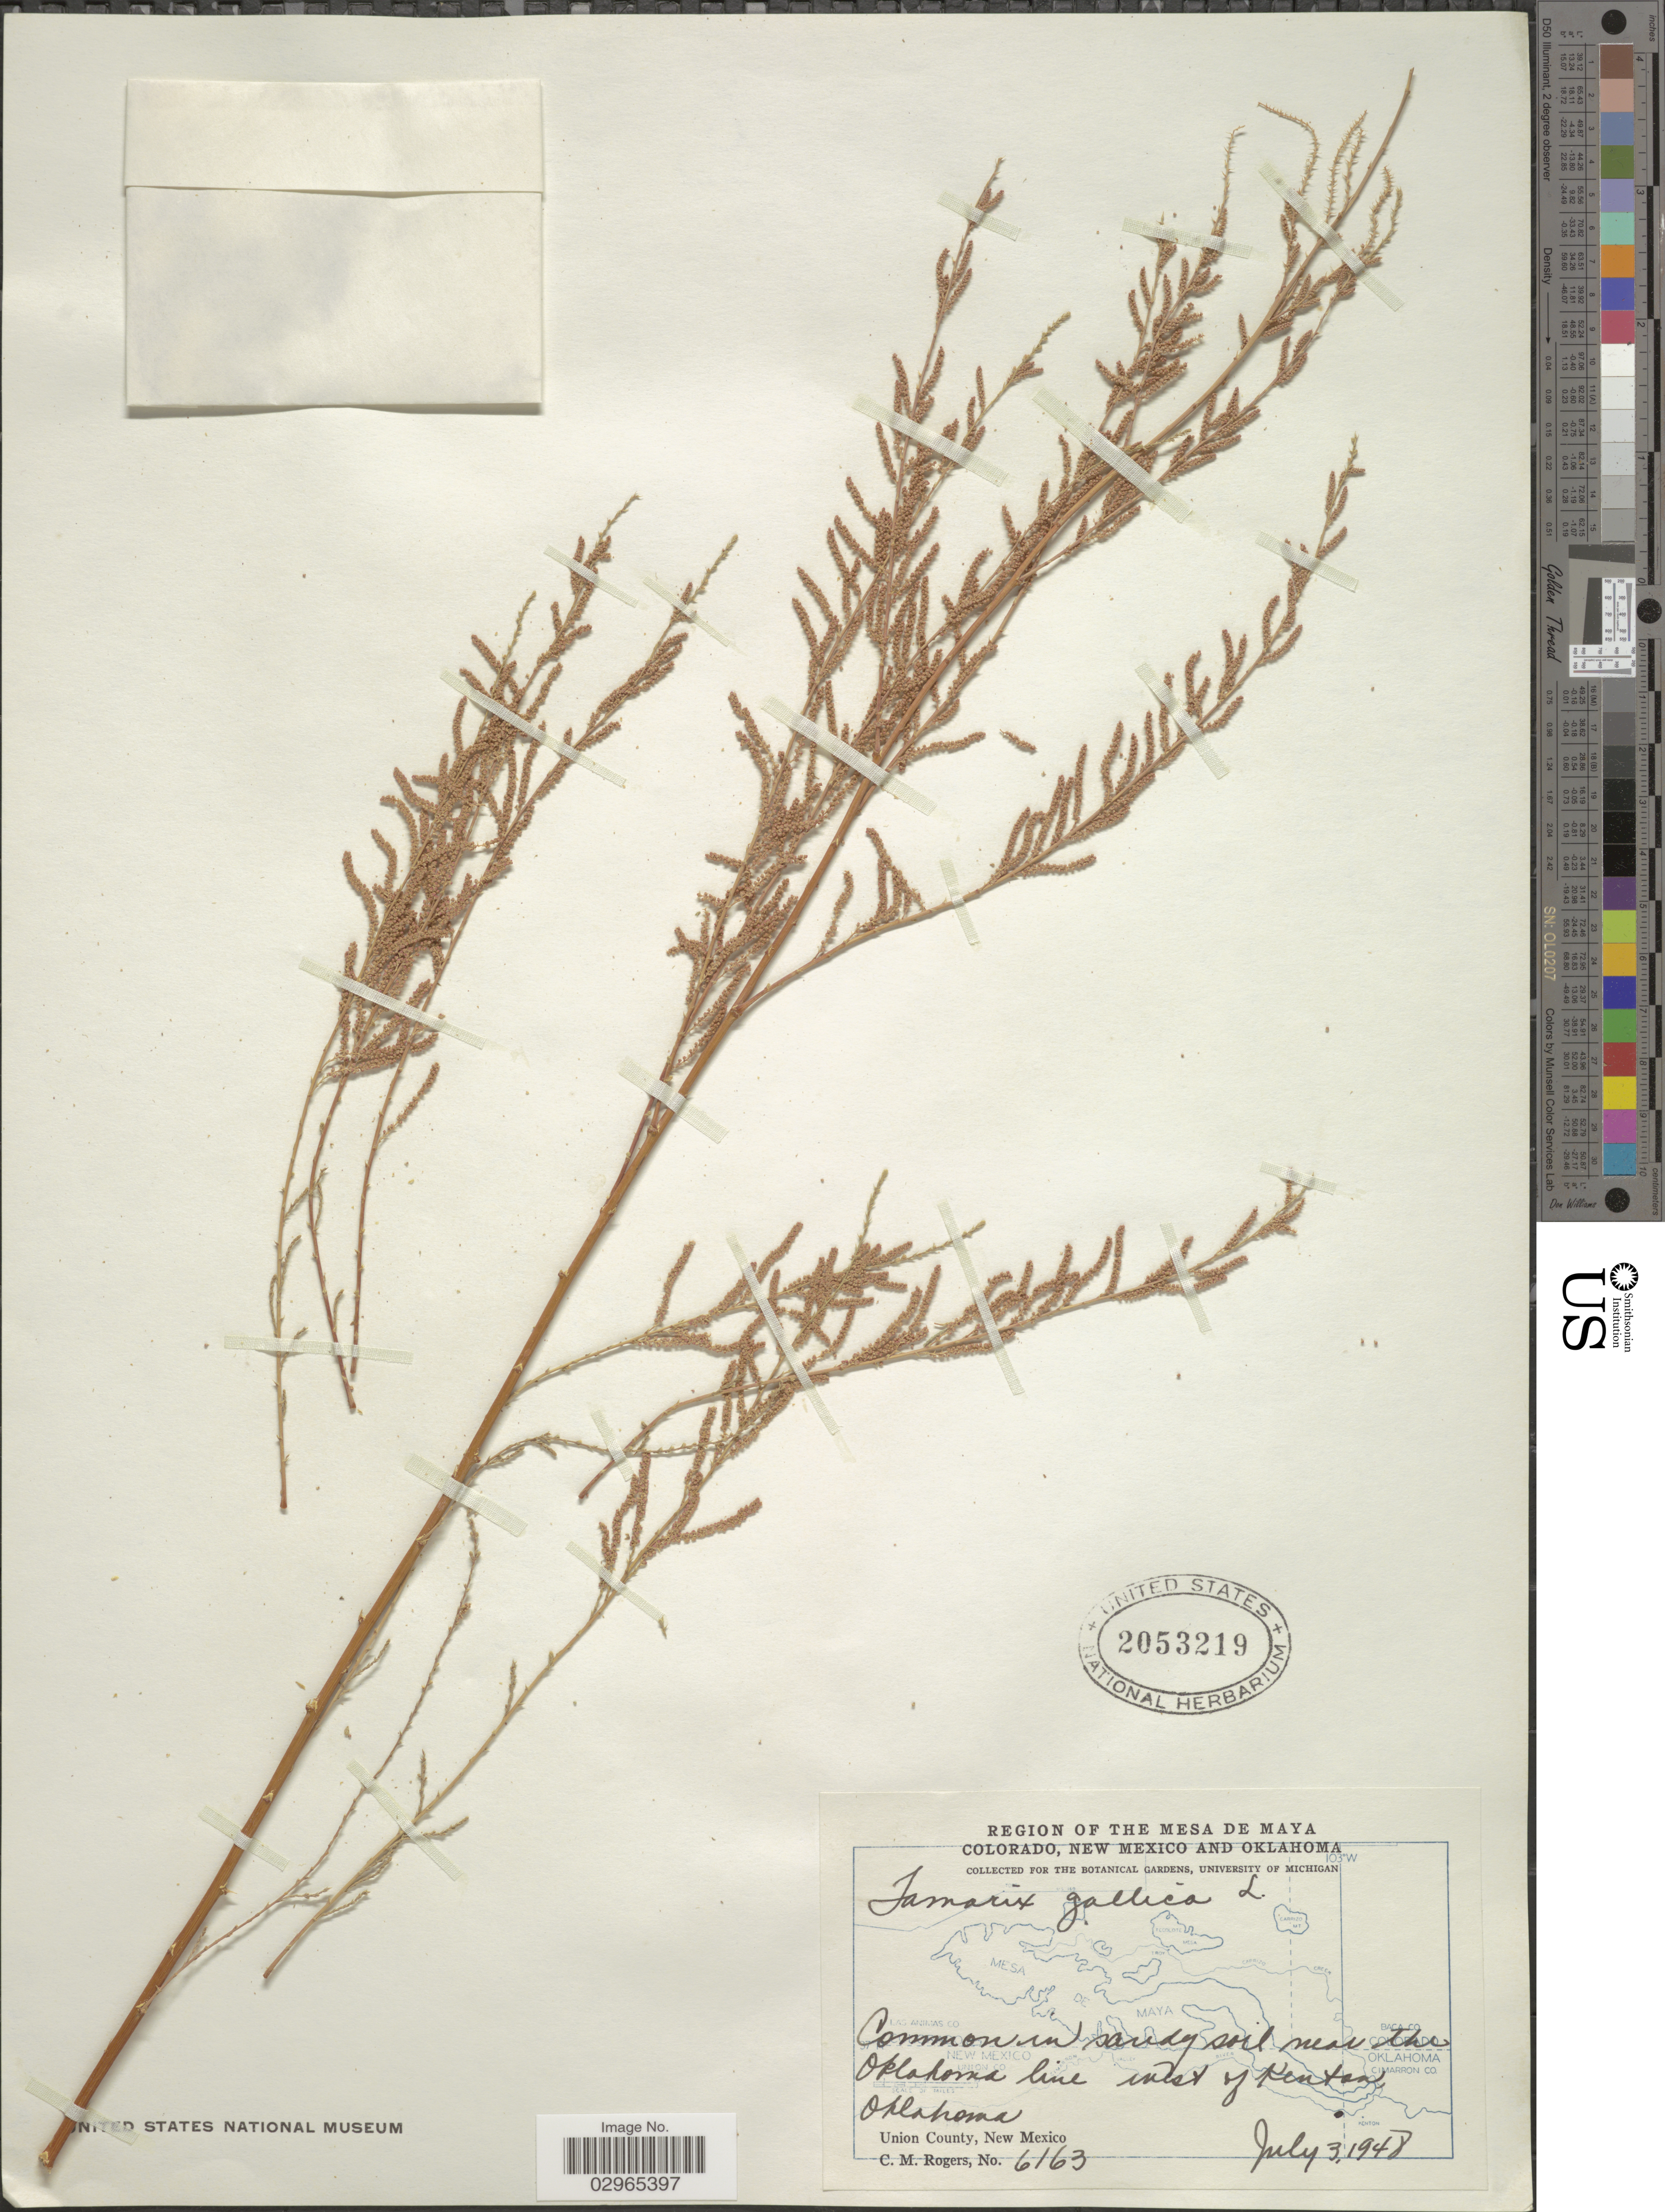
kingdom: Plantae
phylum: Tracheophyta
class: Magnoliopsida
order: Caryophyllales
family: Tamaricaceae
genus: Tamarix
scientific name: Tamarix gallica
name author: L.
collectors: C. M. Rogers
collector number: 6163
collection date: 1948-07-03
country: United States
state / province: New Mexico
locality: Region of the Mesa de Maya. Near the Oklahoma line west of Kenton Oklahoma. Union County.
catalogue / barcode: US 2053219